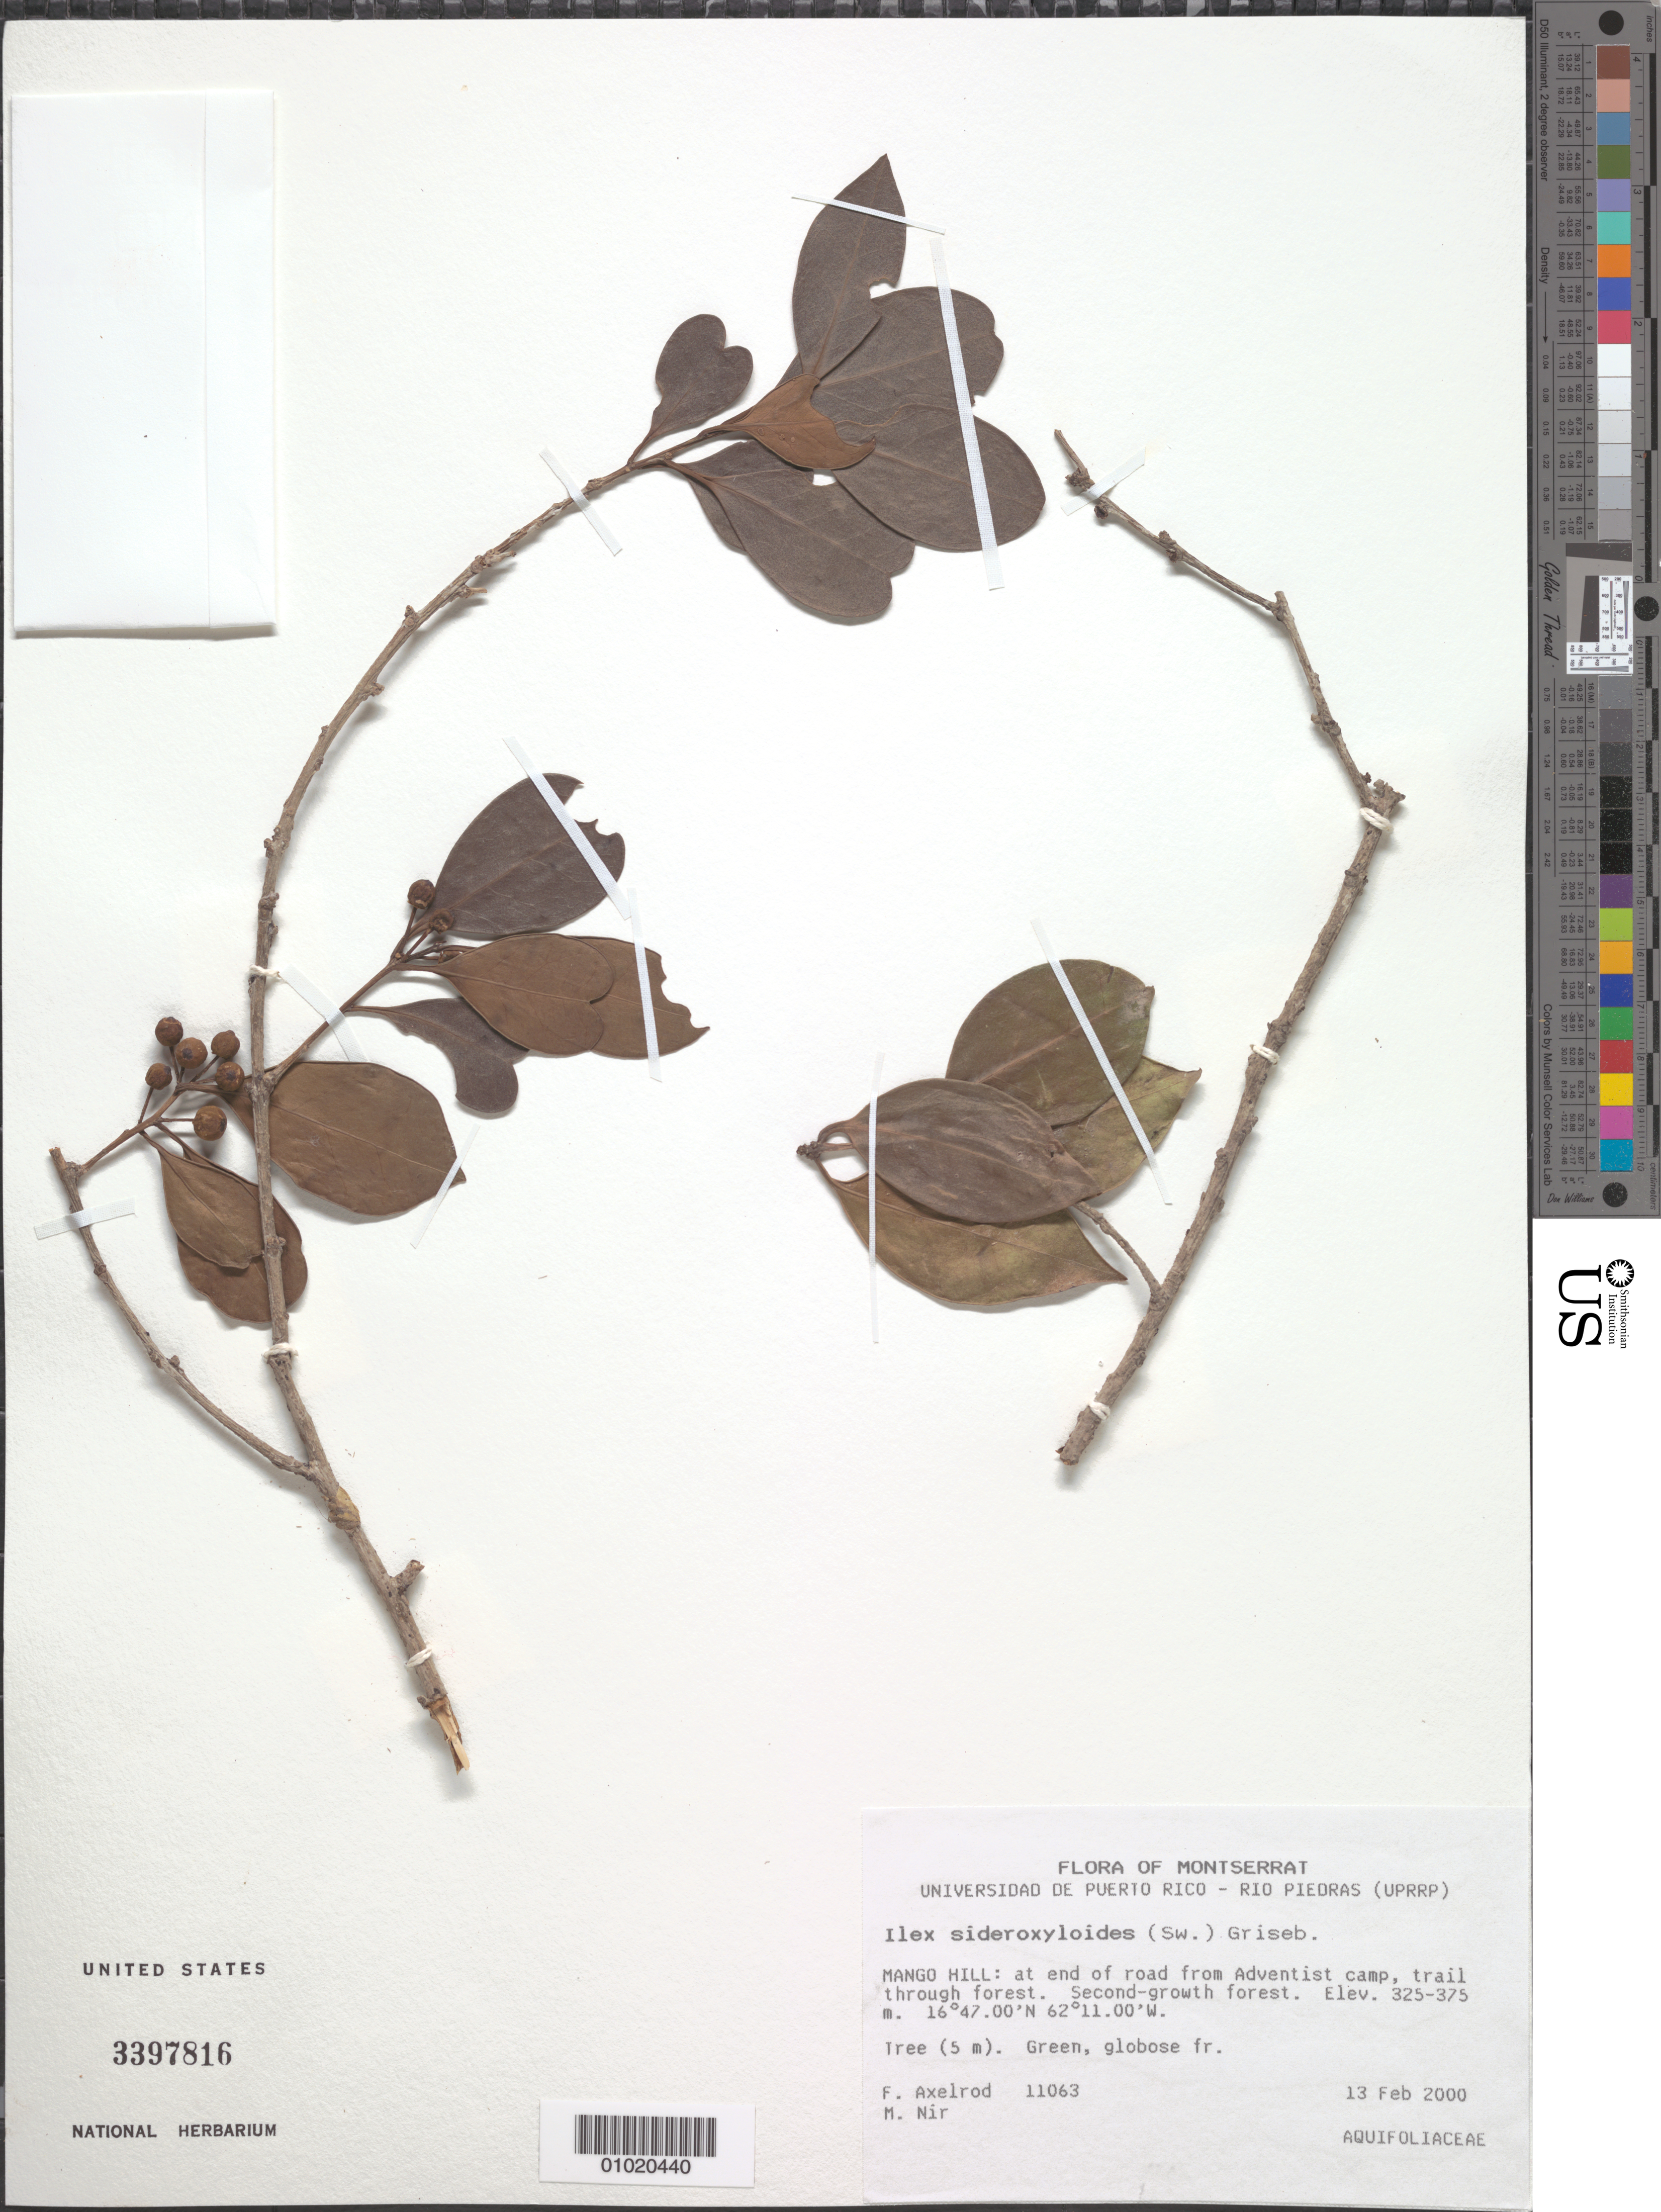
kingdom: Plantae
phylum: Tracheophyta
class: Magnoliopsida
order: Aquifoliales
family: Aquifoliaceae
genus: Ilex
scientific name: Ilex sideroxyloides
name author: (Sw.) Griseb.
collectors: F. S. Axelrod & M. A. Nir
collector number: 11063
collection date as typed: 13 Feb 2000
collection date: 2000-02-13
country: Montserrat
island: Montserrat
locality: Mango Hill. At end of road from Adventist camp, trail through forest. Second-growth forest.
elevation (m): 325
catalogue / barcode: US 3397816